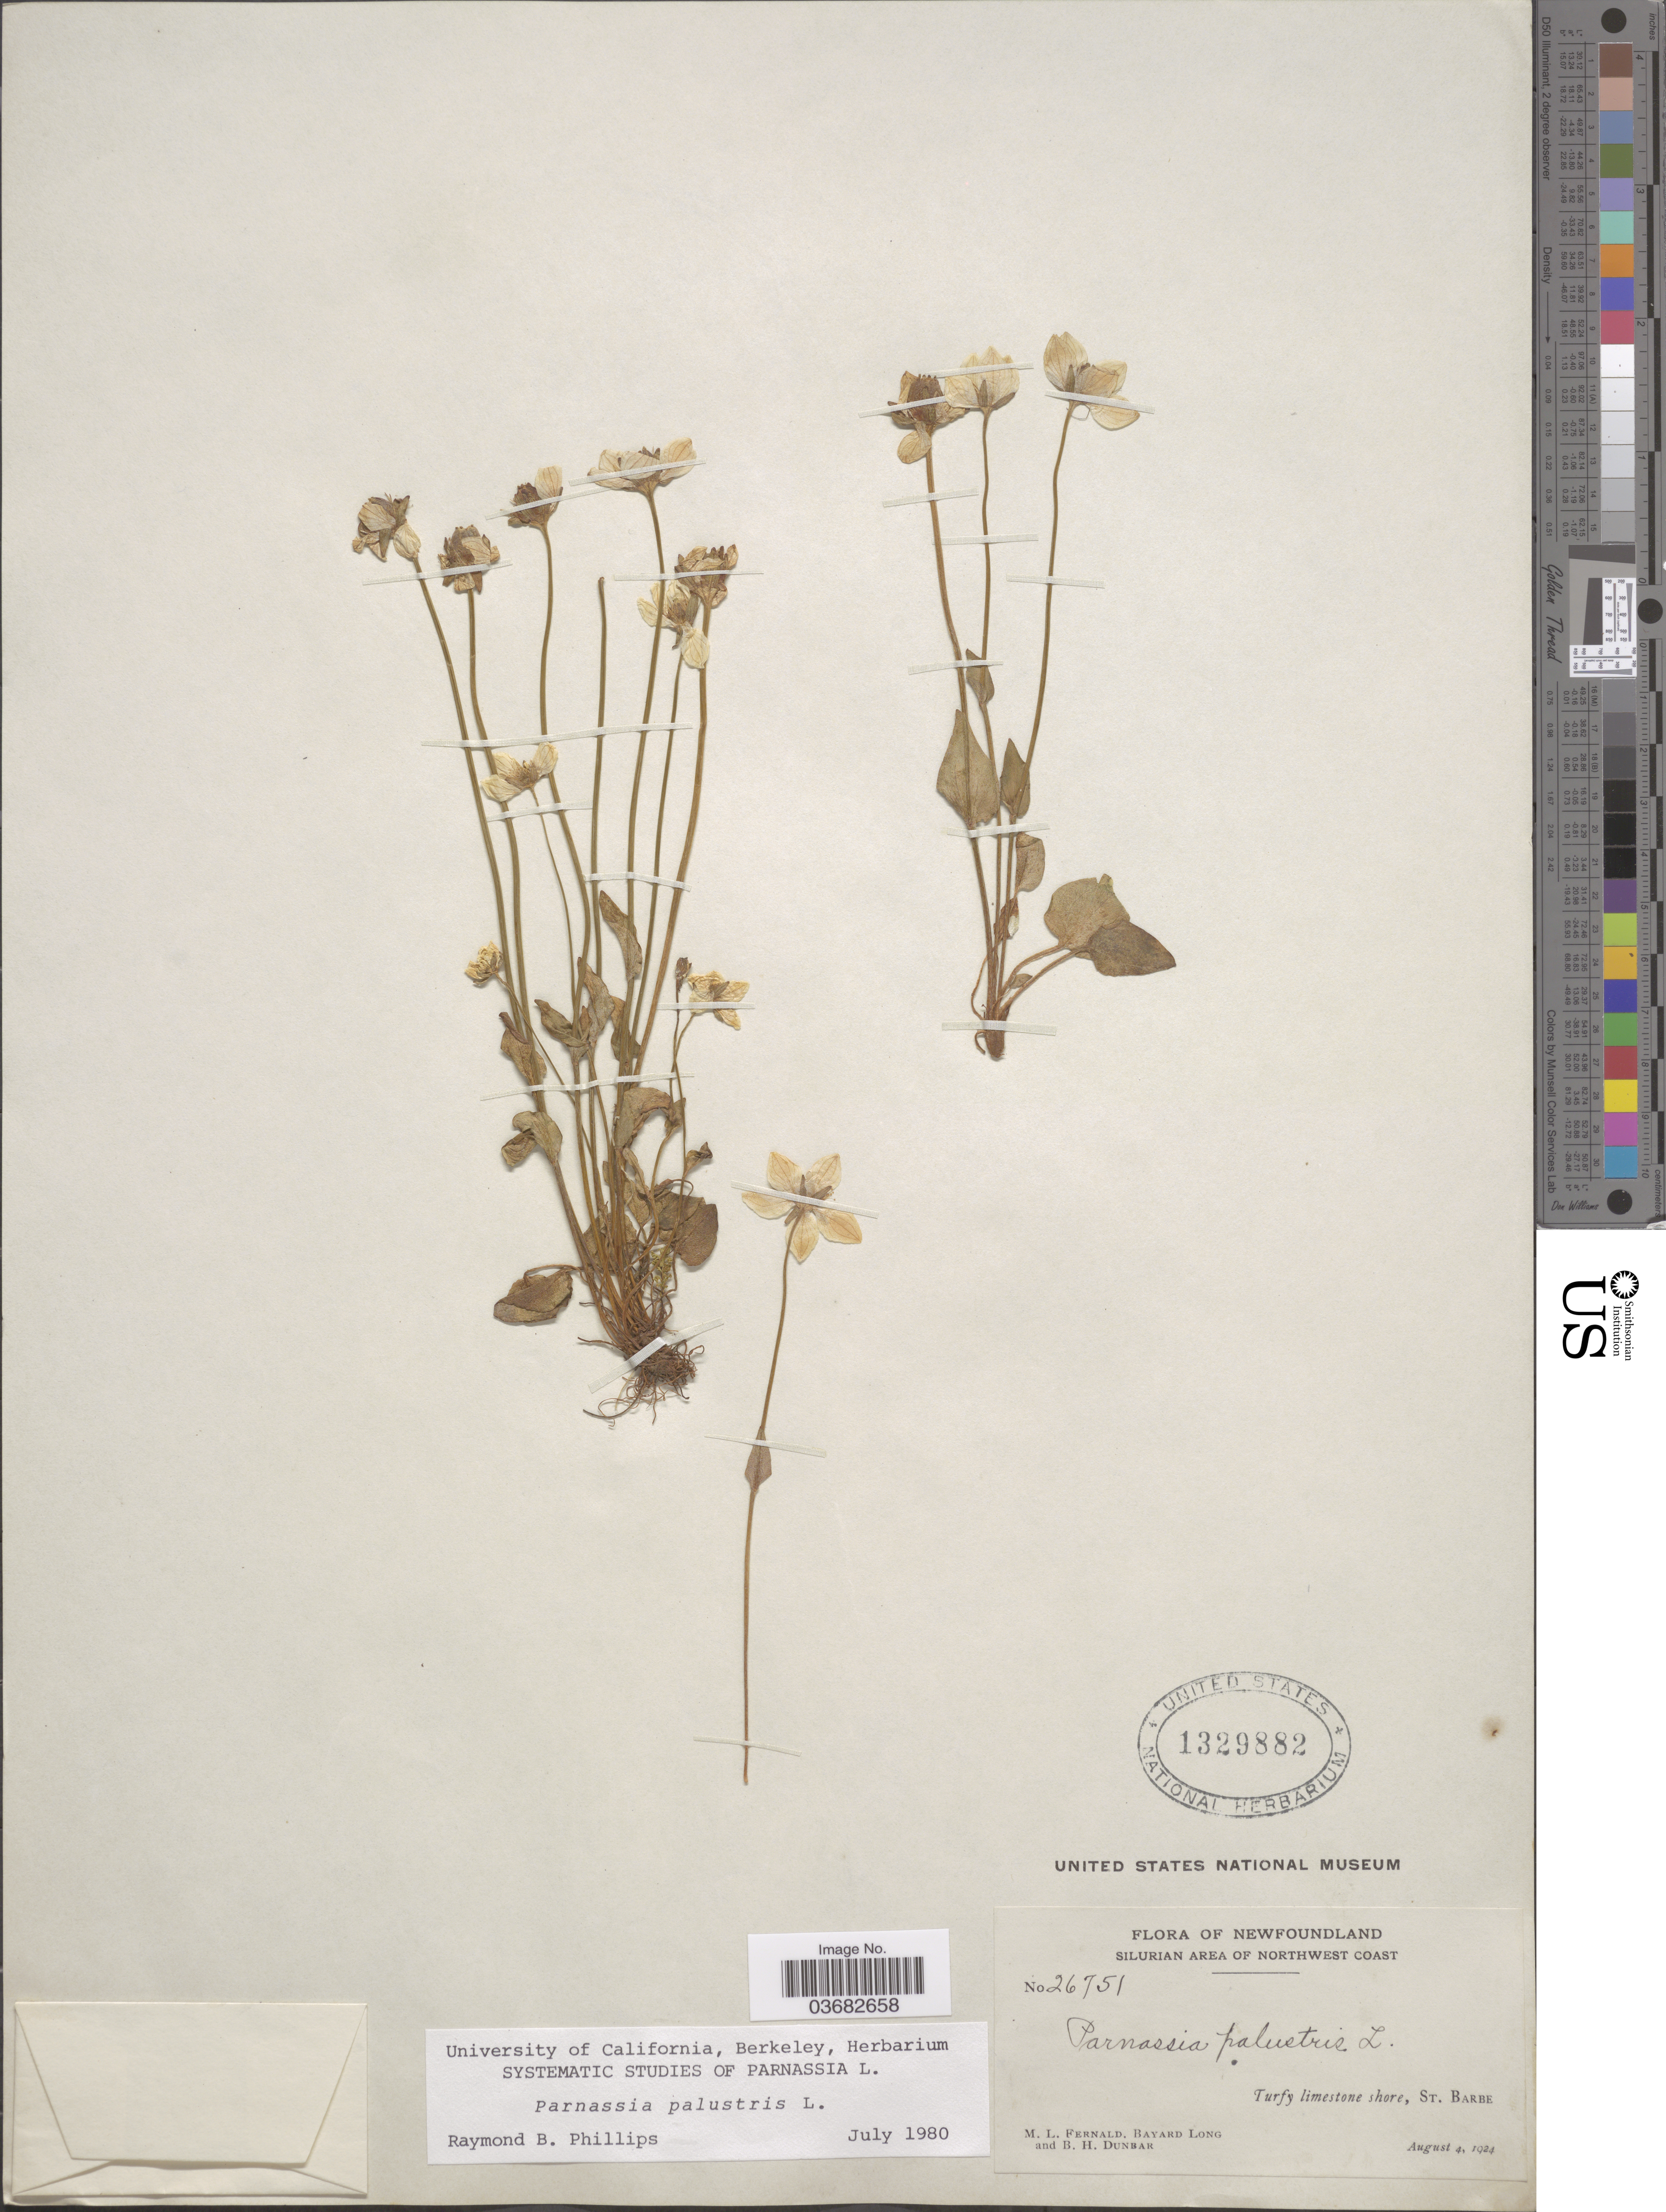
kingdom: Plantae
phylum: Tracheophyta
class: Magnoliopsida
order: Celastrales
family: Parnassiaceae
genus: Parnassia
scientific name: Parnassia palustris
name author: L.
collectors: M. L. Fernald, B. Long & B. Dunbar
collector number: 26751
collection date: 1924-08-04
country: Canada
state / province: Newfoundland and Labrador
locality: Silurian Area of Northwest Coast. Turfy limestone shore, St. Barbe.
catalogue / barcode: US 1329882